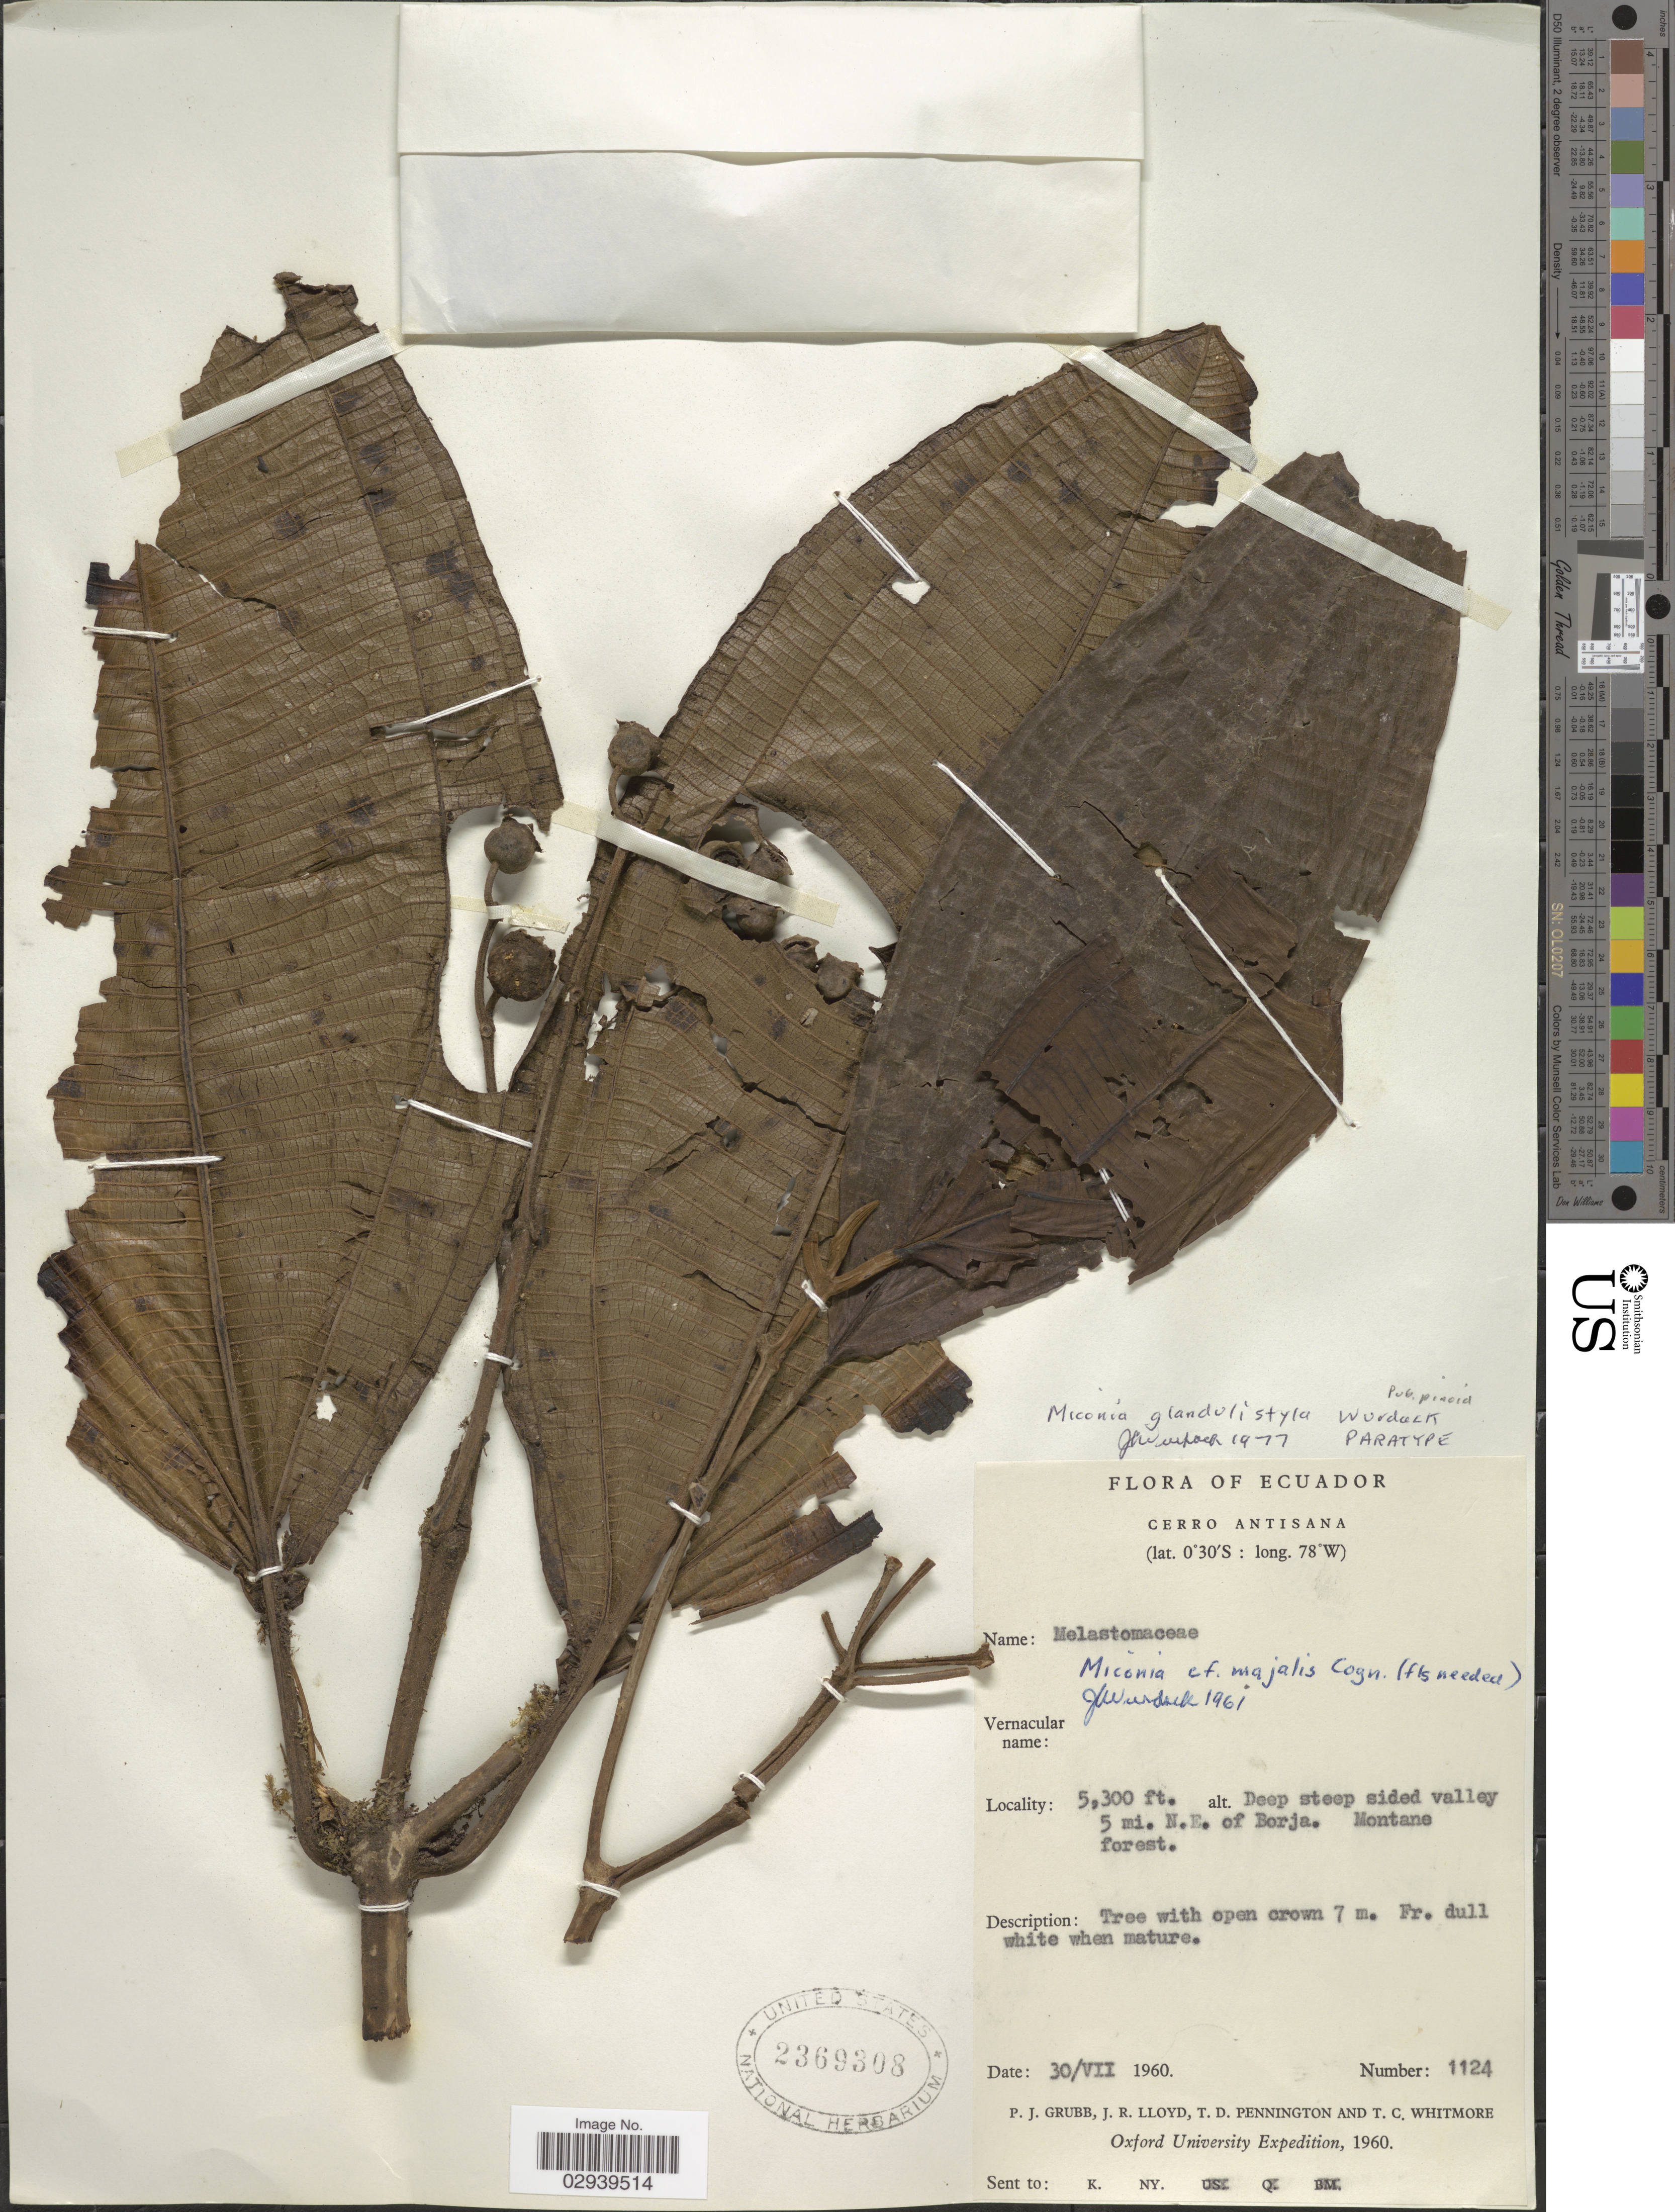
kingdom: Plantae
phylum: Tracheophyta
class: Magnoliopsida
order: Myrtales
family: Melastomataceae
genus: Miconia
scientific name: Miconia glandulistyla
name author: Wurdack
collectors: P. J. Grubb, J. R. Lloyd, T. D. Pennington & T. C. Whitmore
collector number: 1124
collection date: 1960-07-30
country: Ecuador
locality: Cerro Antisana, Deep steep sided valley 5 mi. N.E. of Borja.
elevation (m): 1615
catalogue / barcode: US 2369308